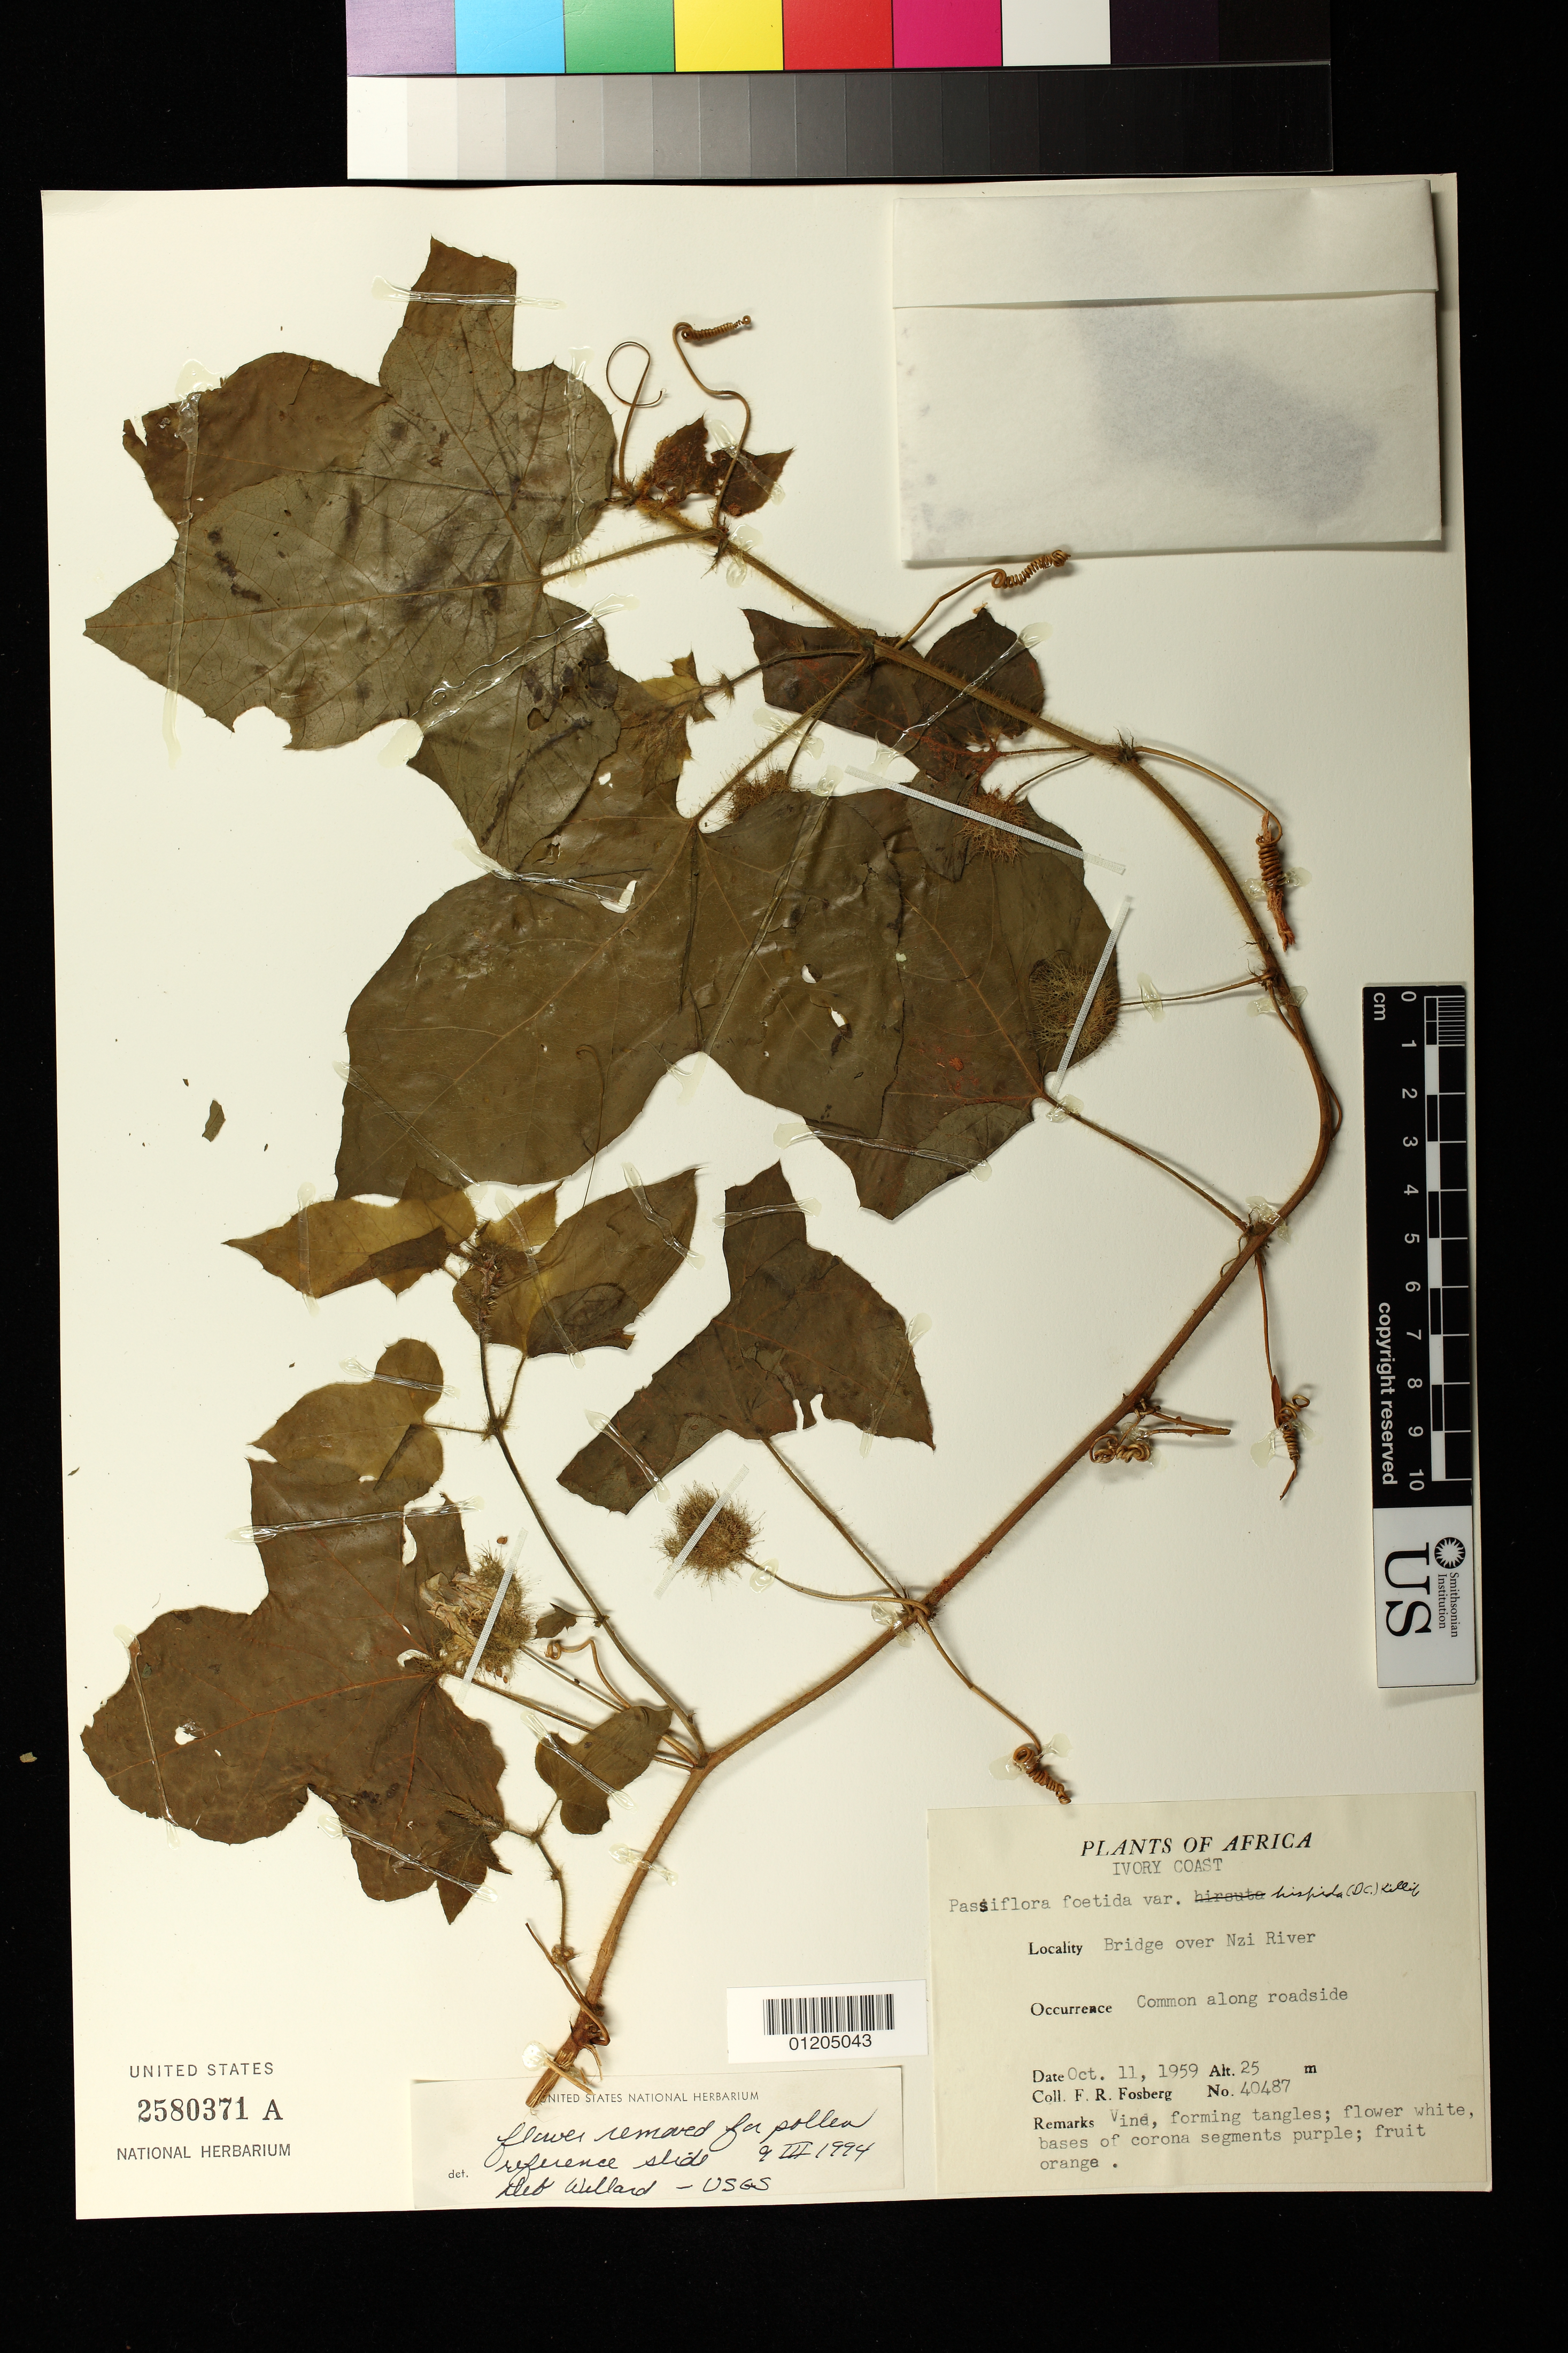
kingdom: Plantae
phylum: Tracheophyta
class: Magnoliopsida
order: Malpighiales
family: Passifloraceae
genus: Passiflora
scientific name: Passiflora foetida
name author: L.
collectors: F. R. Fosberg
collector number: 40487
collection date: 1959-10-11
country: Ivory Coast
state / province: Lagunes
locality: Bridge over Nzi River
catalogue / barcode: US 2580371A